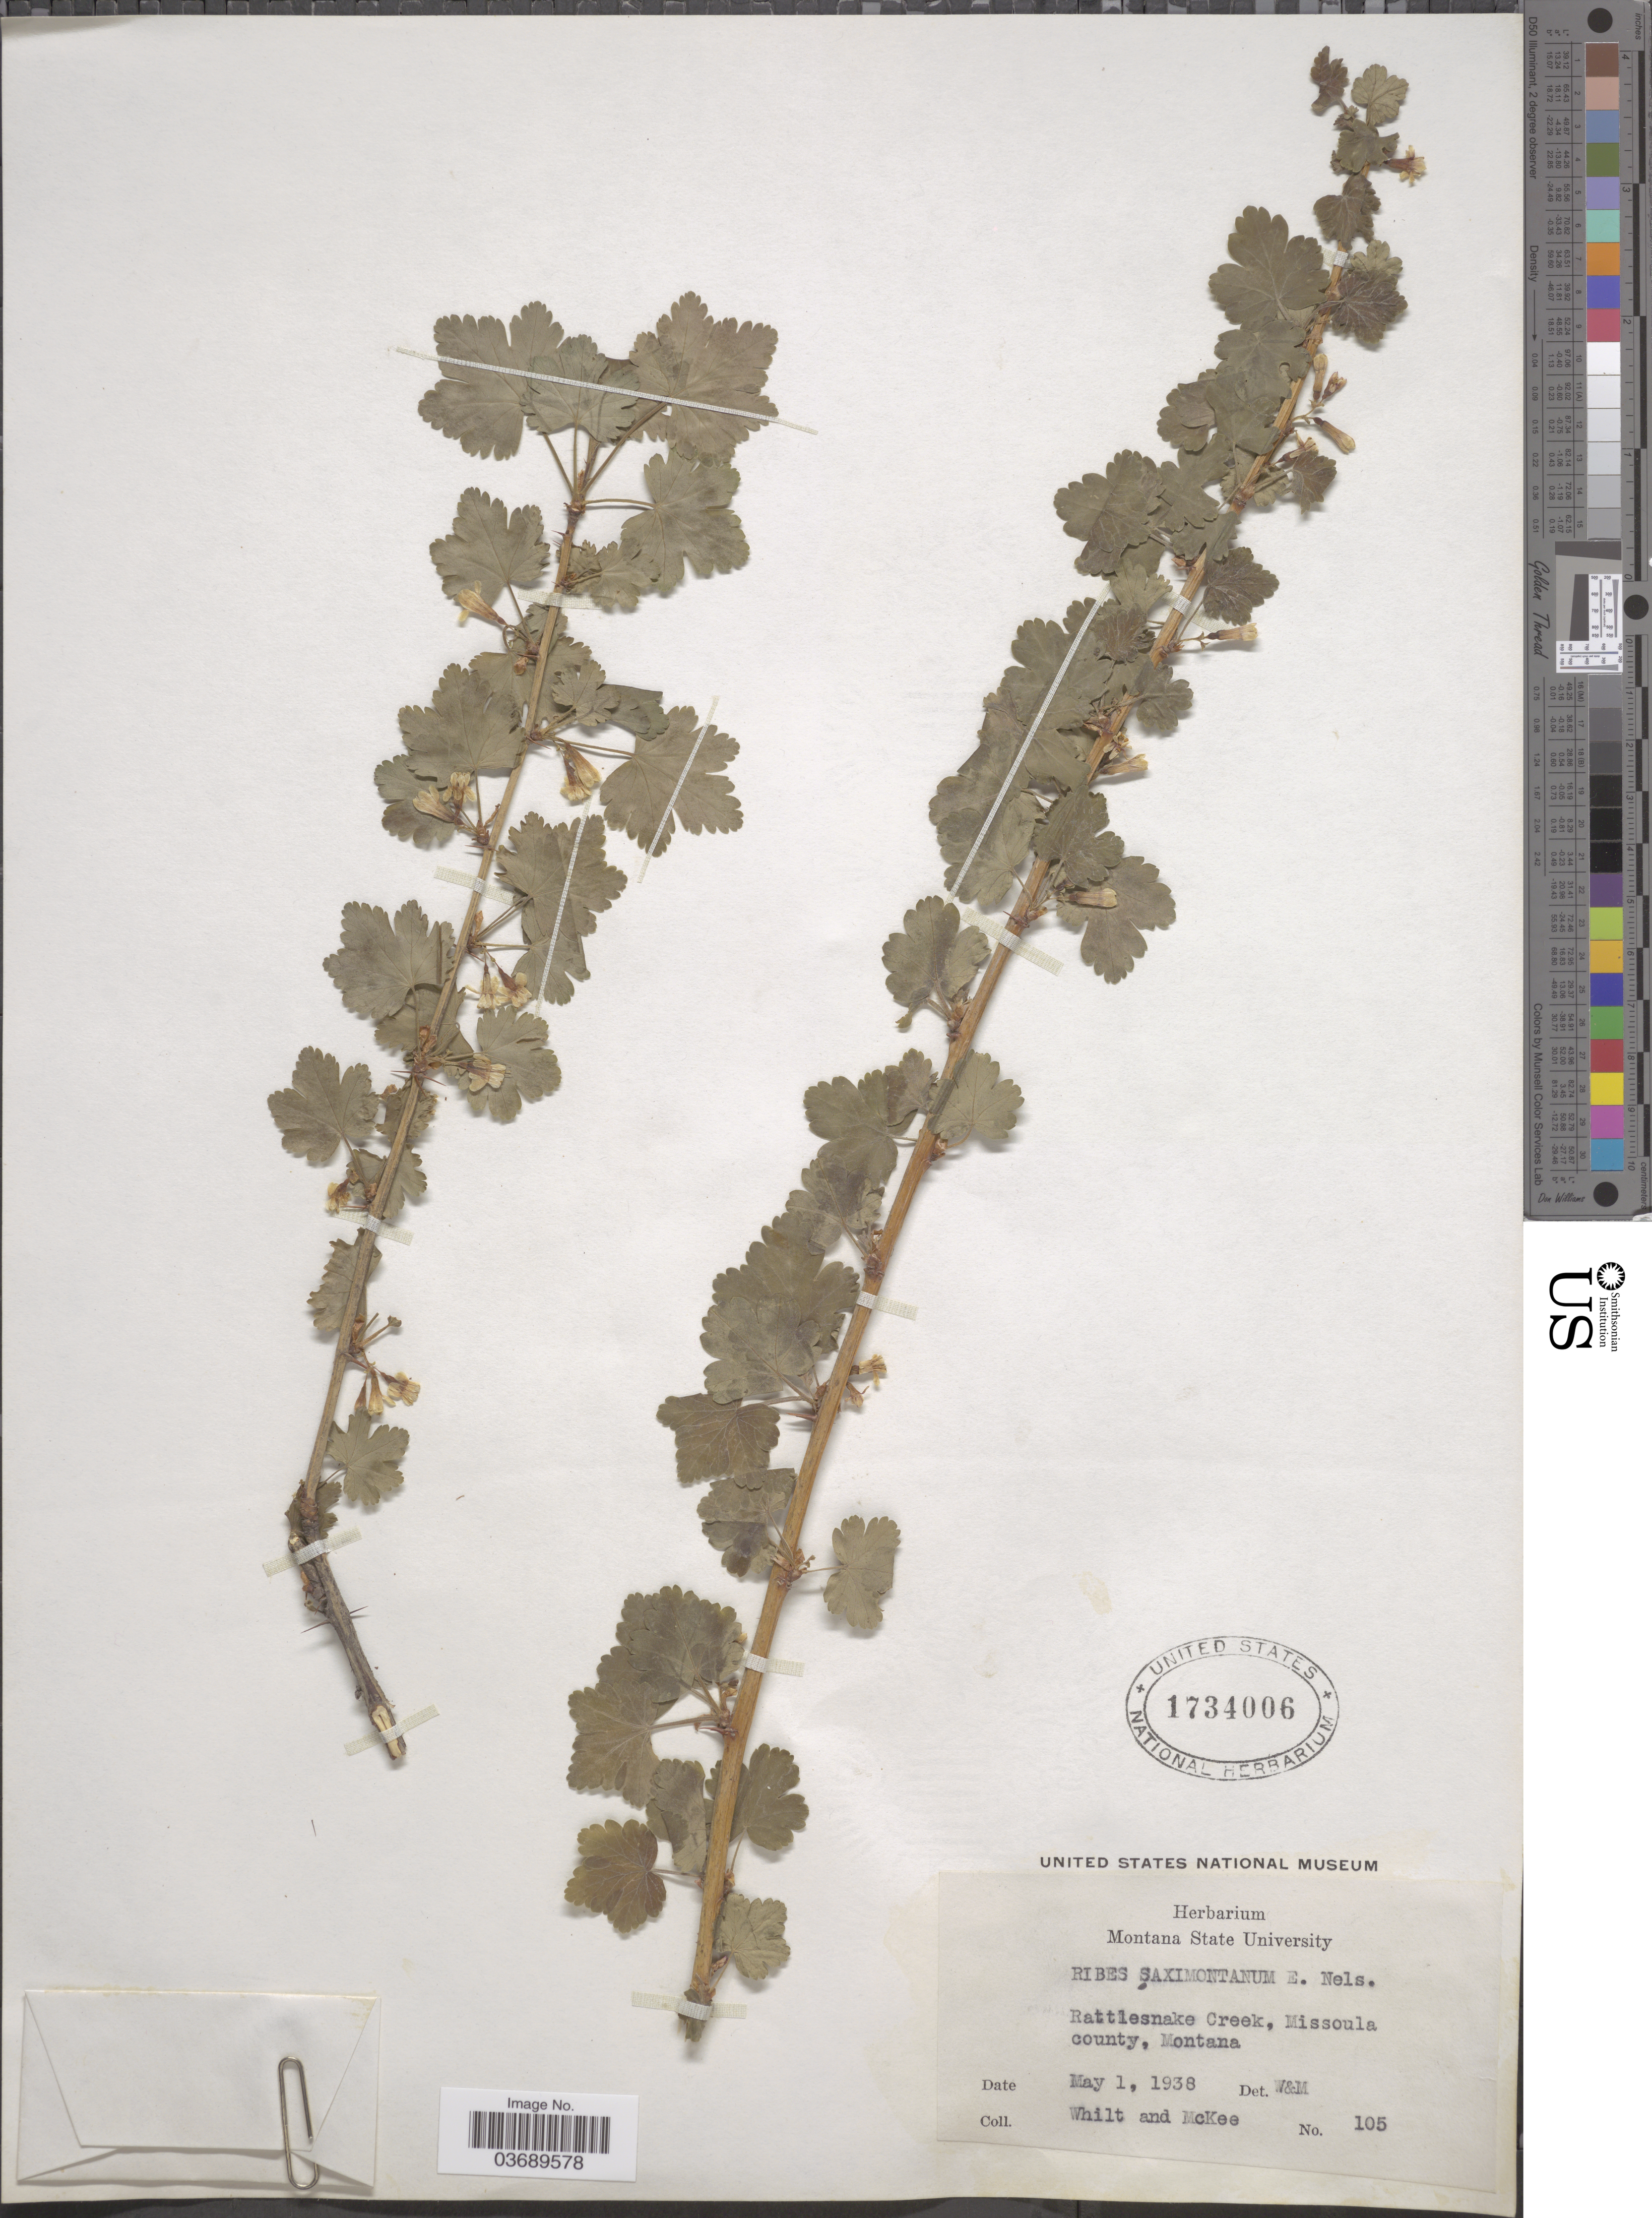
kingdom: Plantae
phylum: Tracheophyta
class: Magnoliopsida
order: Saxifragales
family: Grossulariaceae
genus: Ribes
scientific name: Ribes sp.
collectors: Whilt & McKee, --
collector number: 105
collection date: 1938-05-01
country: United States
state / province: Montana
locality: Rattlesnake Creek, Missoula county.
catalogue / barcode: US 1734006